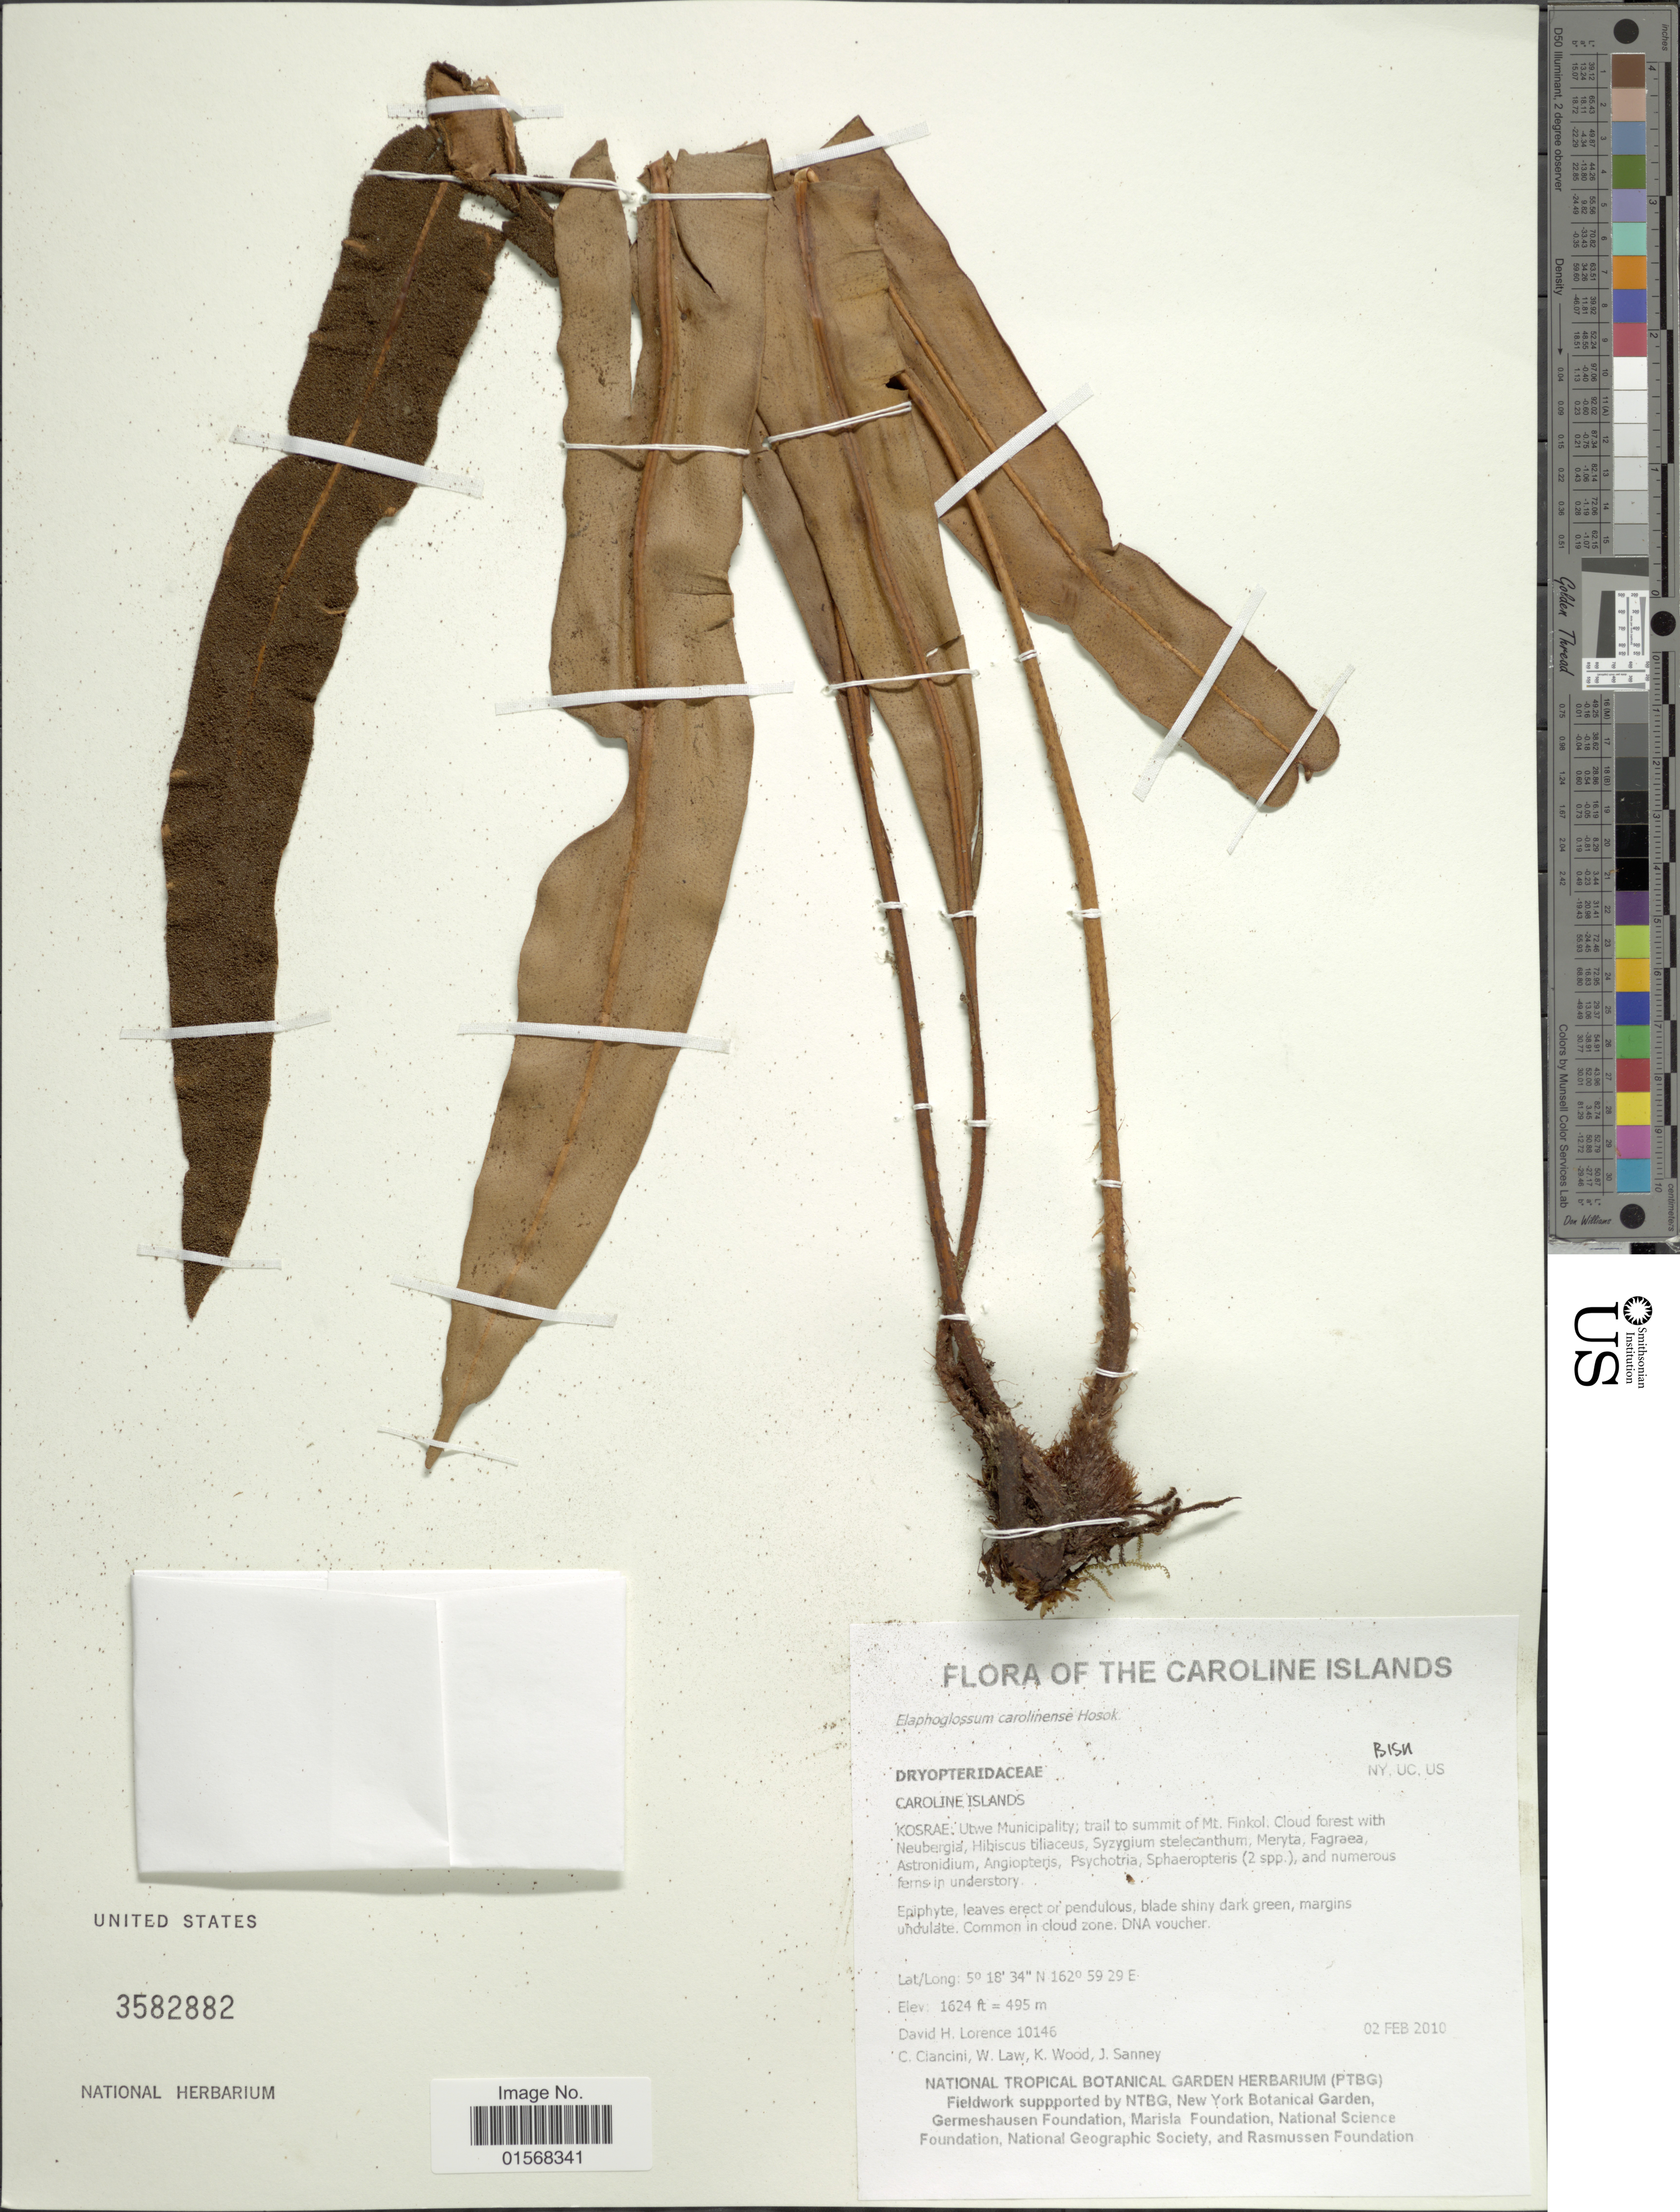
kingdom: Plantae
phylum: Tracheophyta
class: Polypodiopsida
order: Polypodiales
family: Dryopteridaceae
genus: Elaphoglossum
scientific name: Elaphoglossum carolinense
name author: Hosok.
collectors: D. Lorence, C. Ciancini, W. Law, K. R. Wood & J. Sanney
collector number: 10146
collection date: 2010-02-02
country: Micronesia, Federated States of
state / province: Kosrae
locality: Caroline Islands, Kosrae: Utwe Municipality, trail to summit of Mt. Finkol, Cloud forest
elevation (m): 495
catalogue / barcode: US 3582882